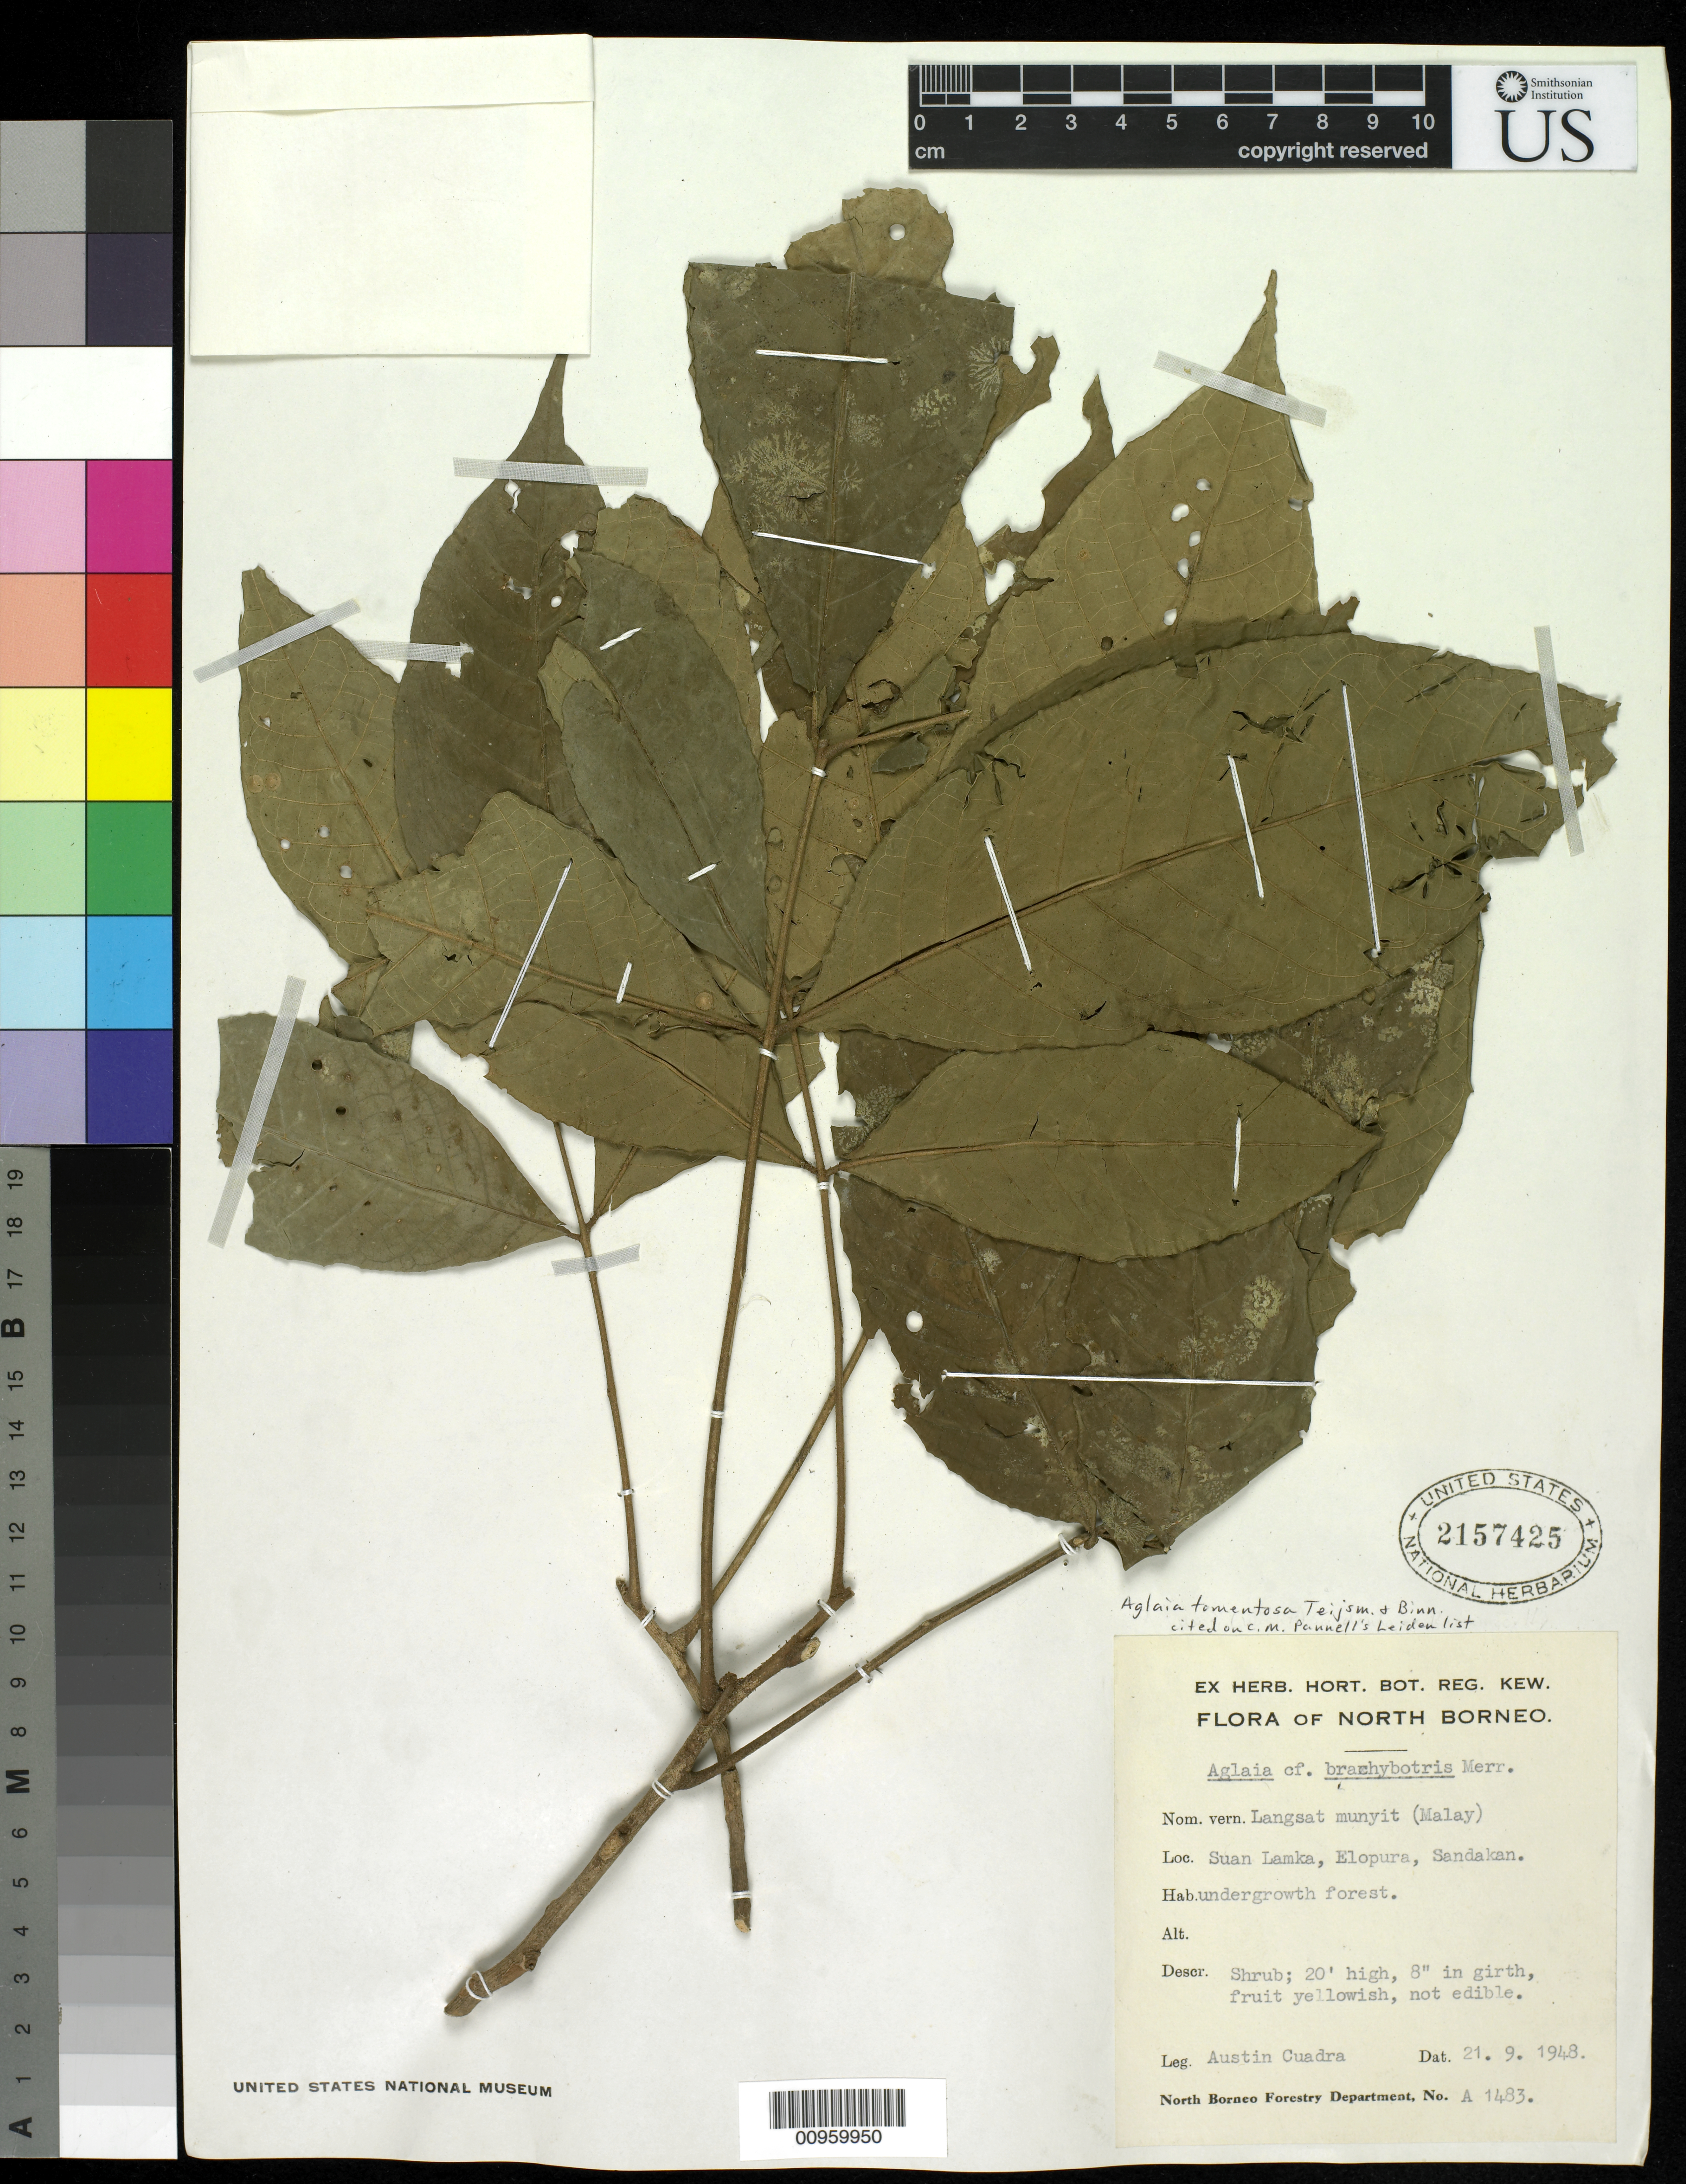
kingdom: Plantae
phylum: Tracheophyta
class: Magnoliopsida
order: Sapindales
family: Meliaceae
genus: Aglaia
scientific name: Aglaia tomentosa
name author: Teijsm. & Binn.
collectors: A. Cuadra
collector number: A 1483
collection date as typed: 21 Sep 1948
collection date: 1948-09-21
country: Malaysia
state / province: Sabah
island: Borneo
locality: Suan Lamka, Elopura, Sandakan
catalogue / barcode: US 2157425